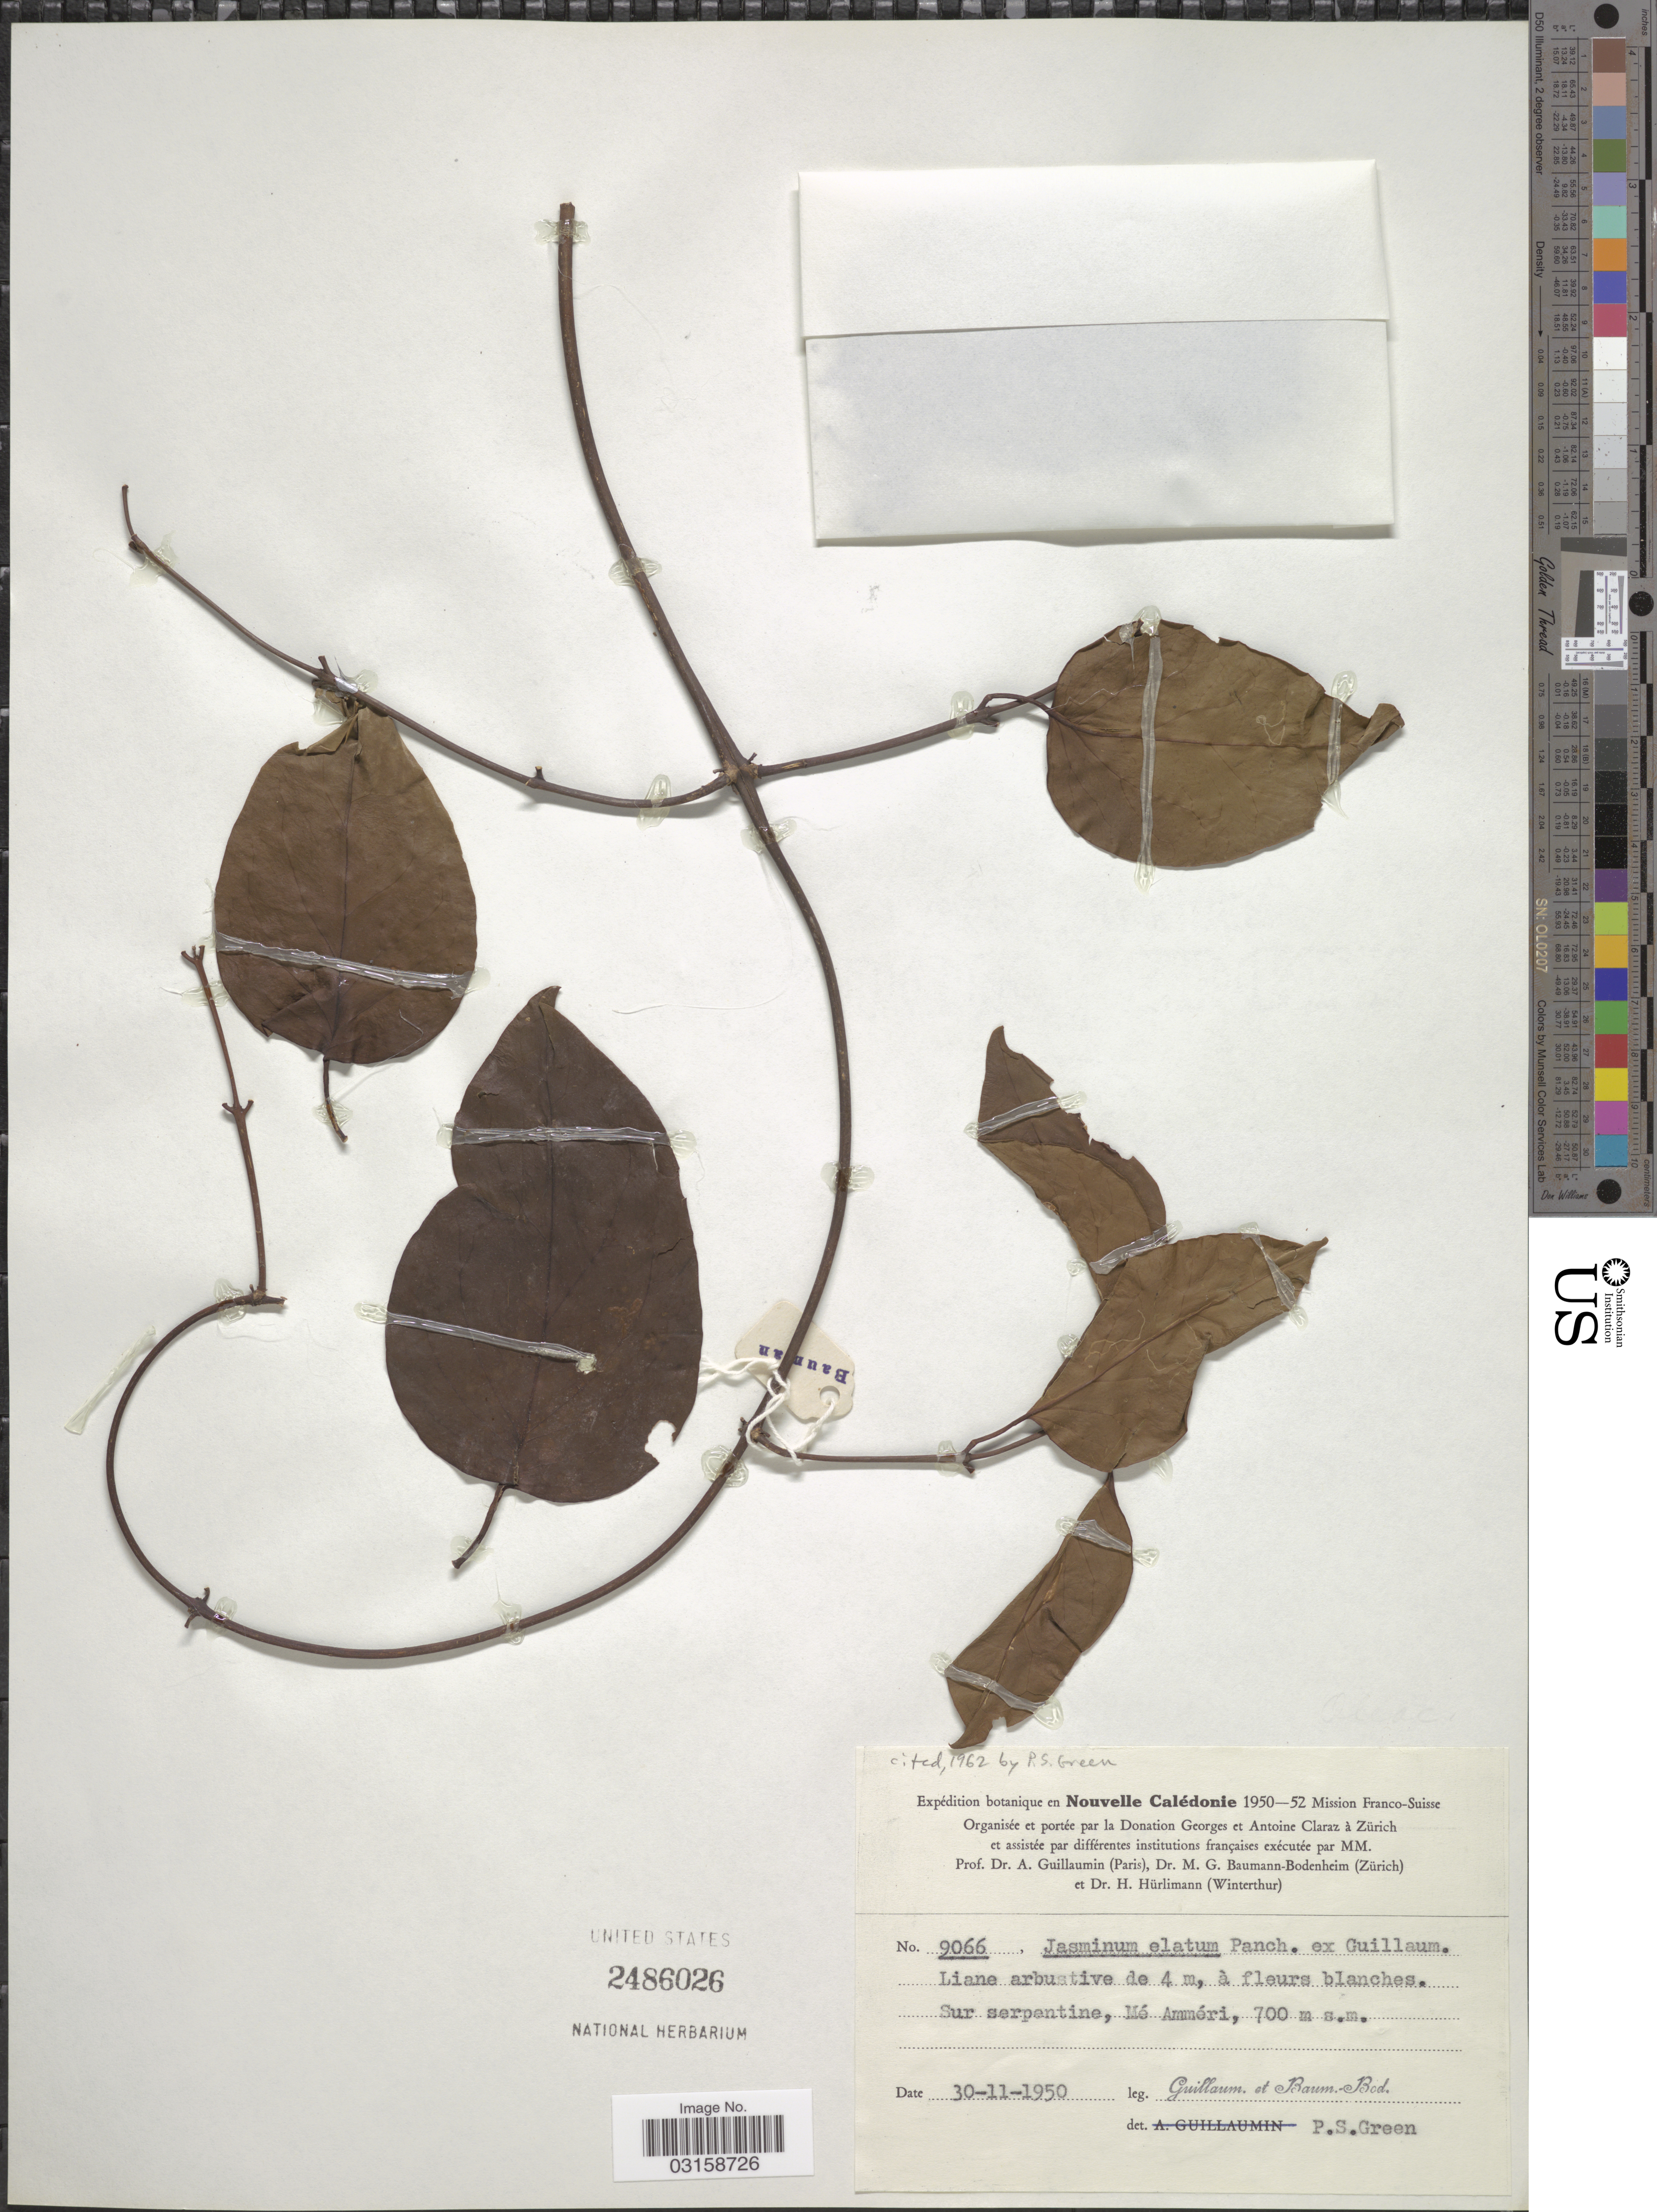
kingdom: Plantae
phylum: Tracheophyta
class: Magnoliopsida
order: Lamiales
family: Oleaceae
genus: Jasminum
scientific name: Jasminum elatum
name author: Pancher ex Guillaumin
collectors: A. Guillaumin & M. G. Baumann-Bodenheim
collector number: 9066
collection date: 1950-11-30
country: New Caledonia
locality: Nouvelle Calédonie, Mé Amméri.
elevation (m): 700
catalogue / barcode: US 2486026